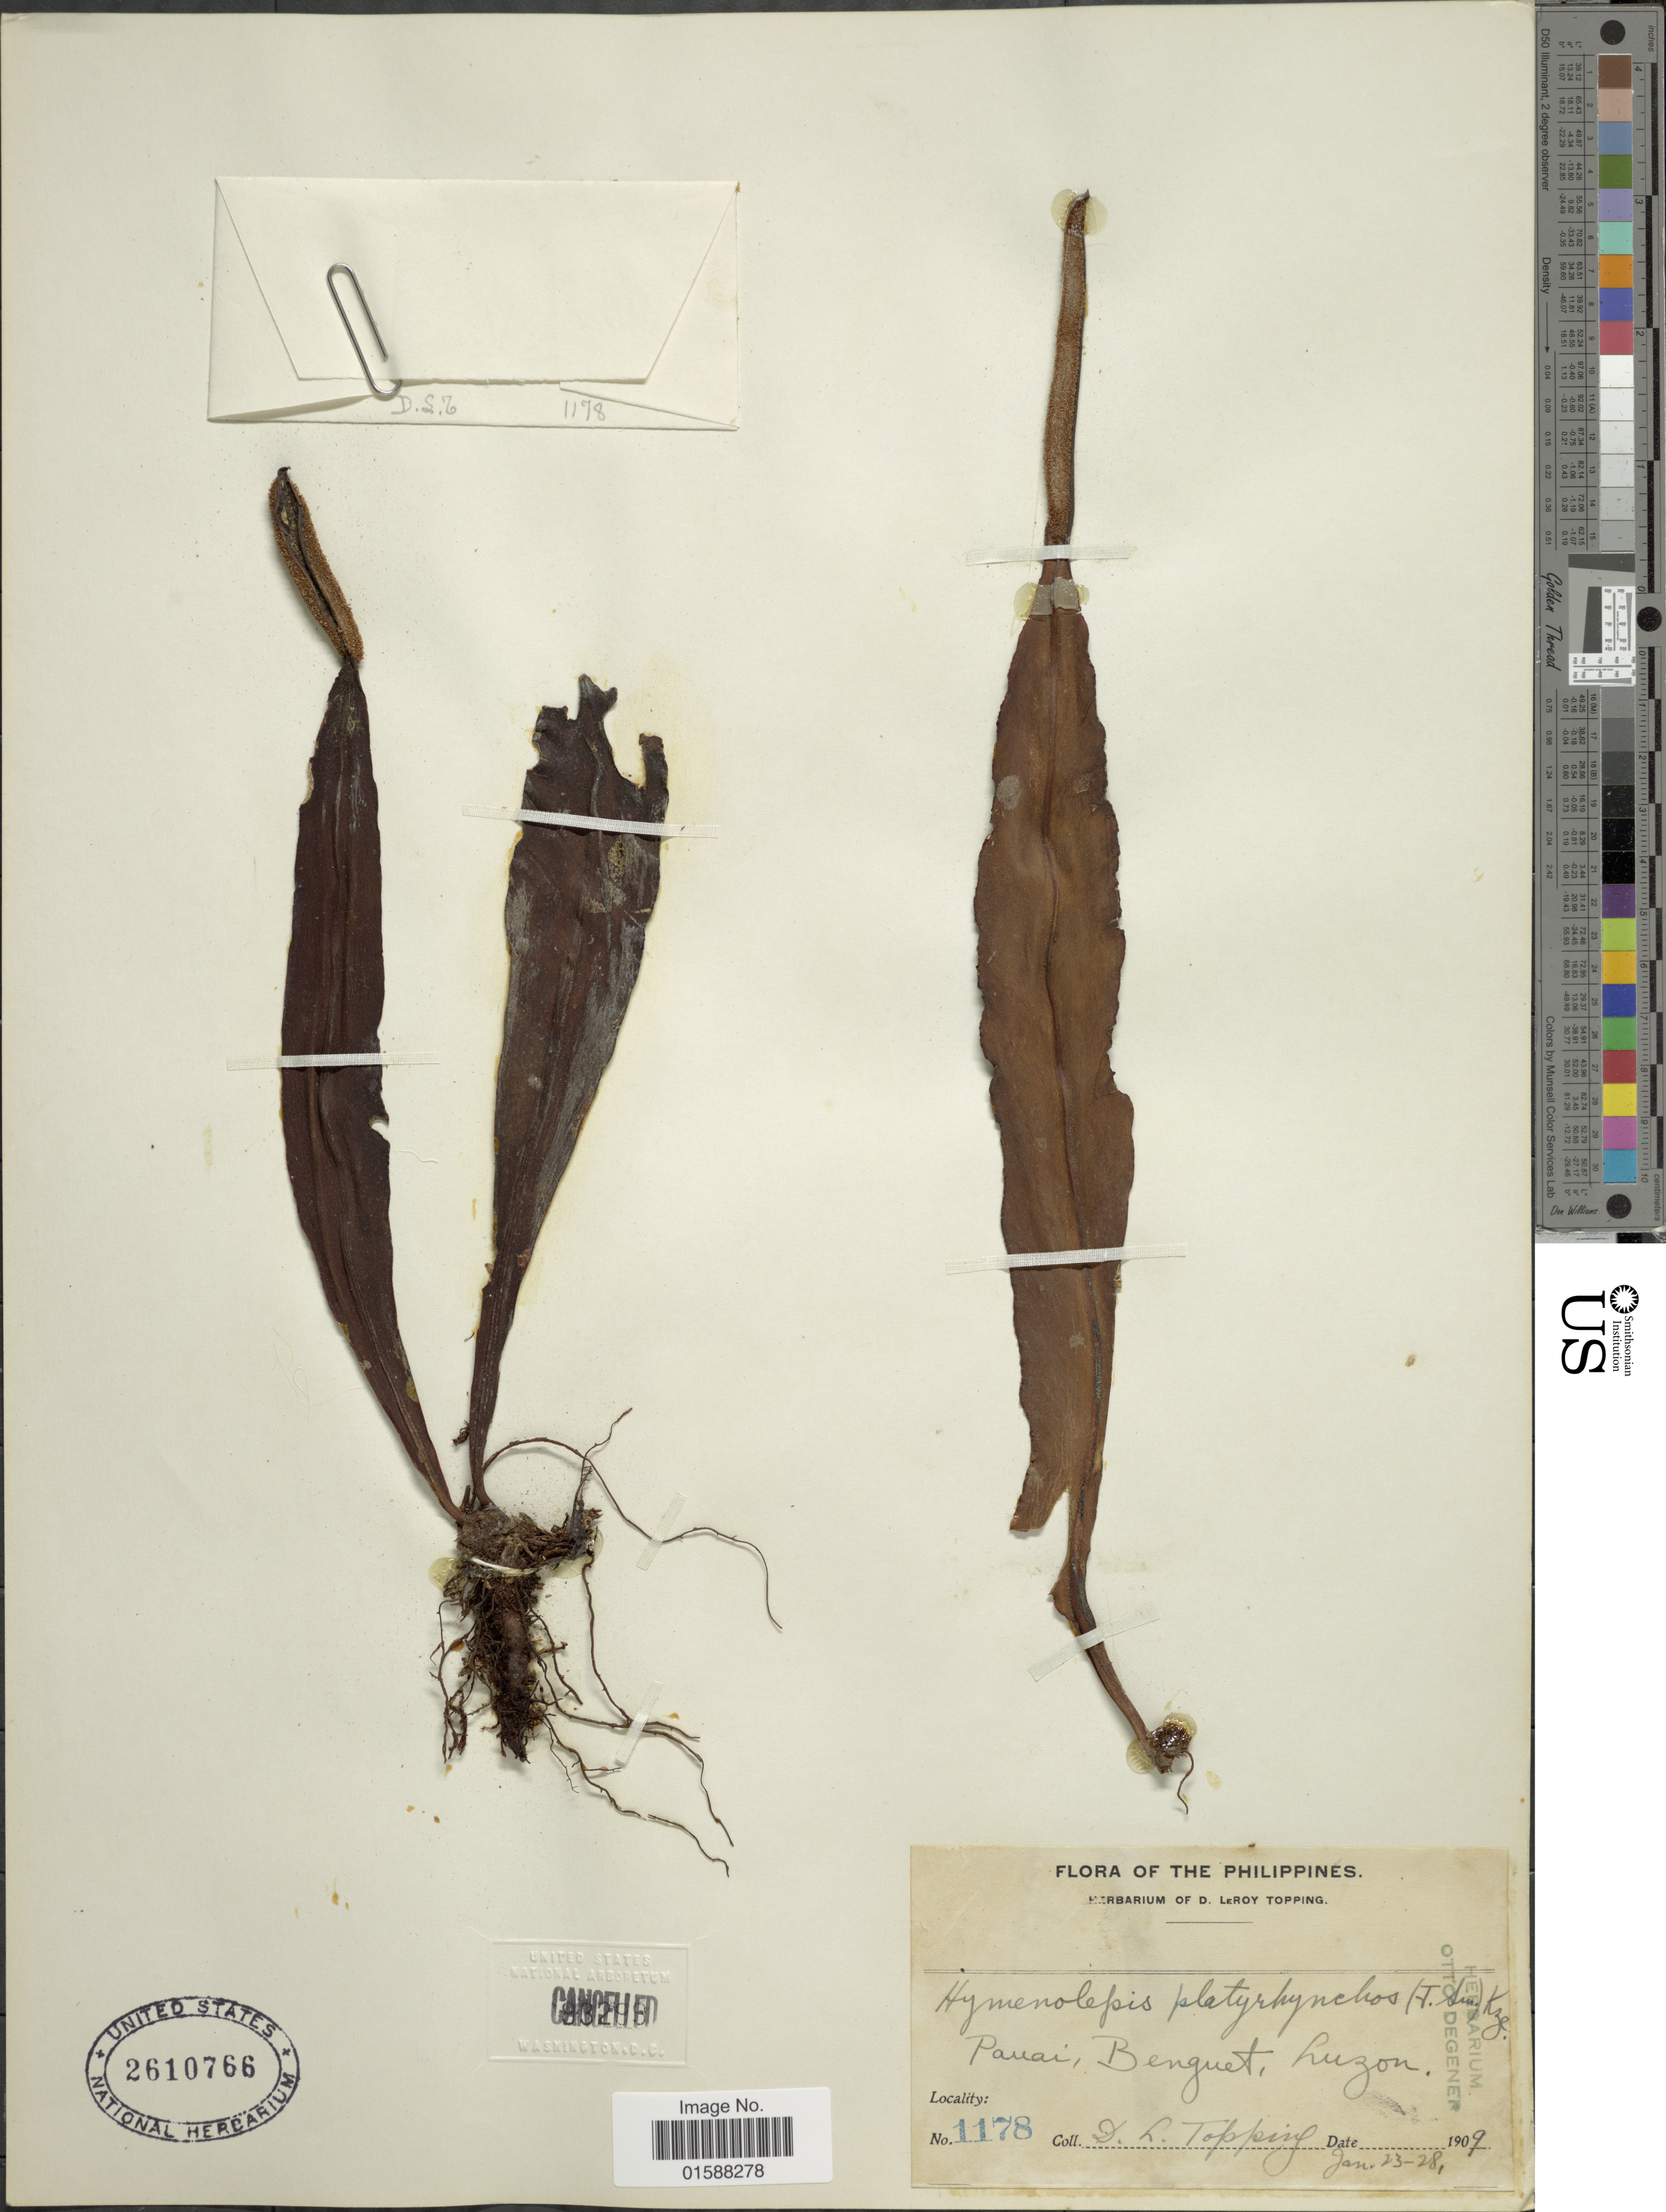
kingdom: Plantae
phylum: Tracheophyta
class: Polypodiopsida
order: Polypodiales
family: Polypodiaceae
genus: Lepisorus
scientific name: Lepisorus platyrhynchos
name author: (J. Sm. ex Kunze) Li S. Wang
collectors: D. L. Topping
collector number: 1178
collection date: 1909-01-23/1909-01-28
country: Philippines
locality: Pauai, Benguet, Luzon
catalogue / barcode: US 2610766